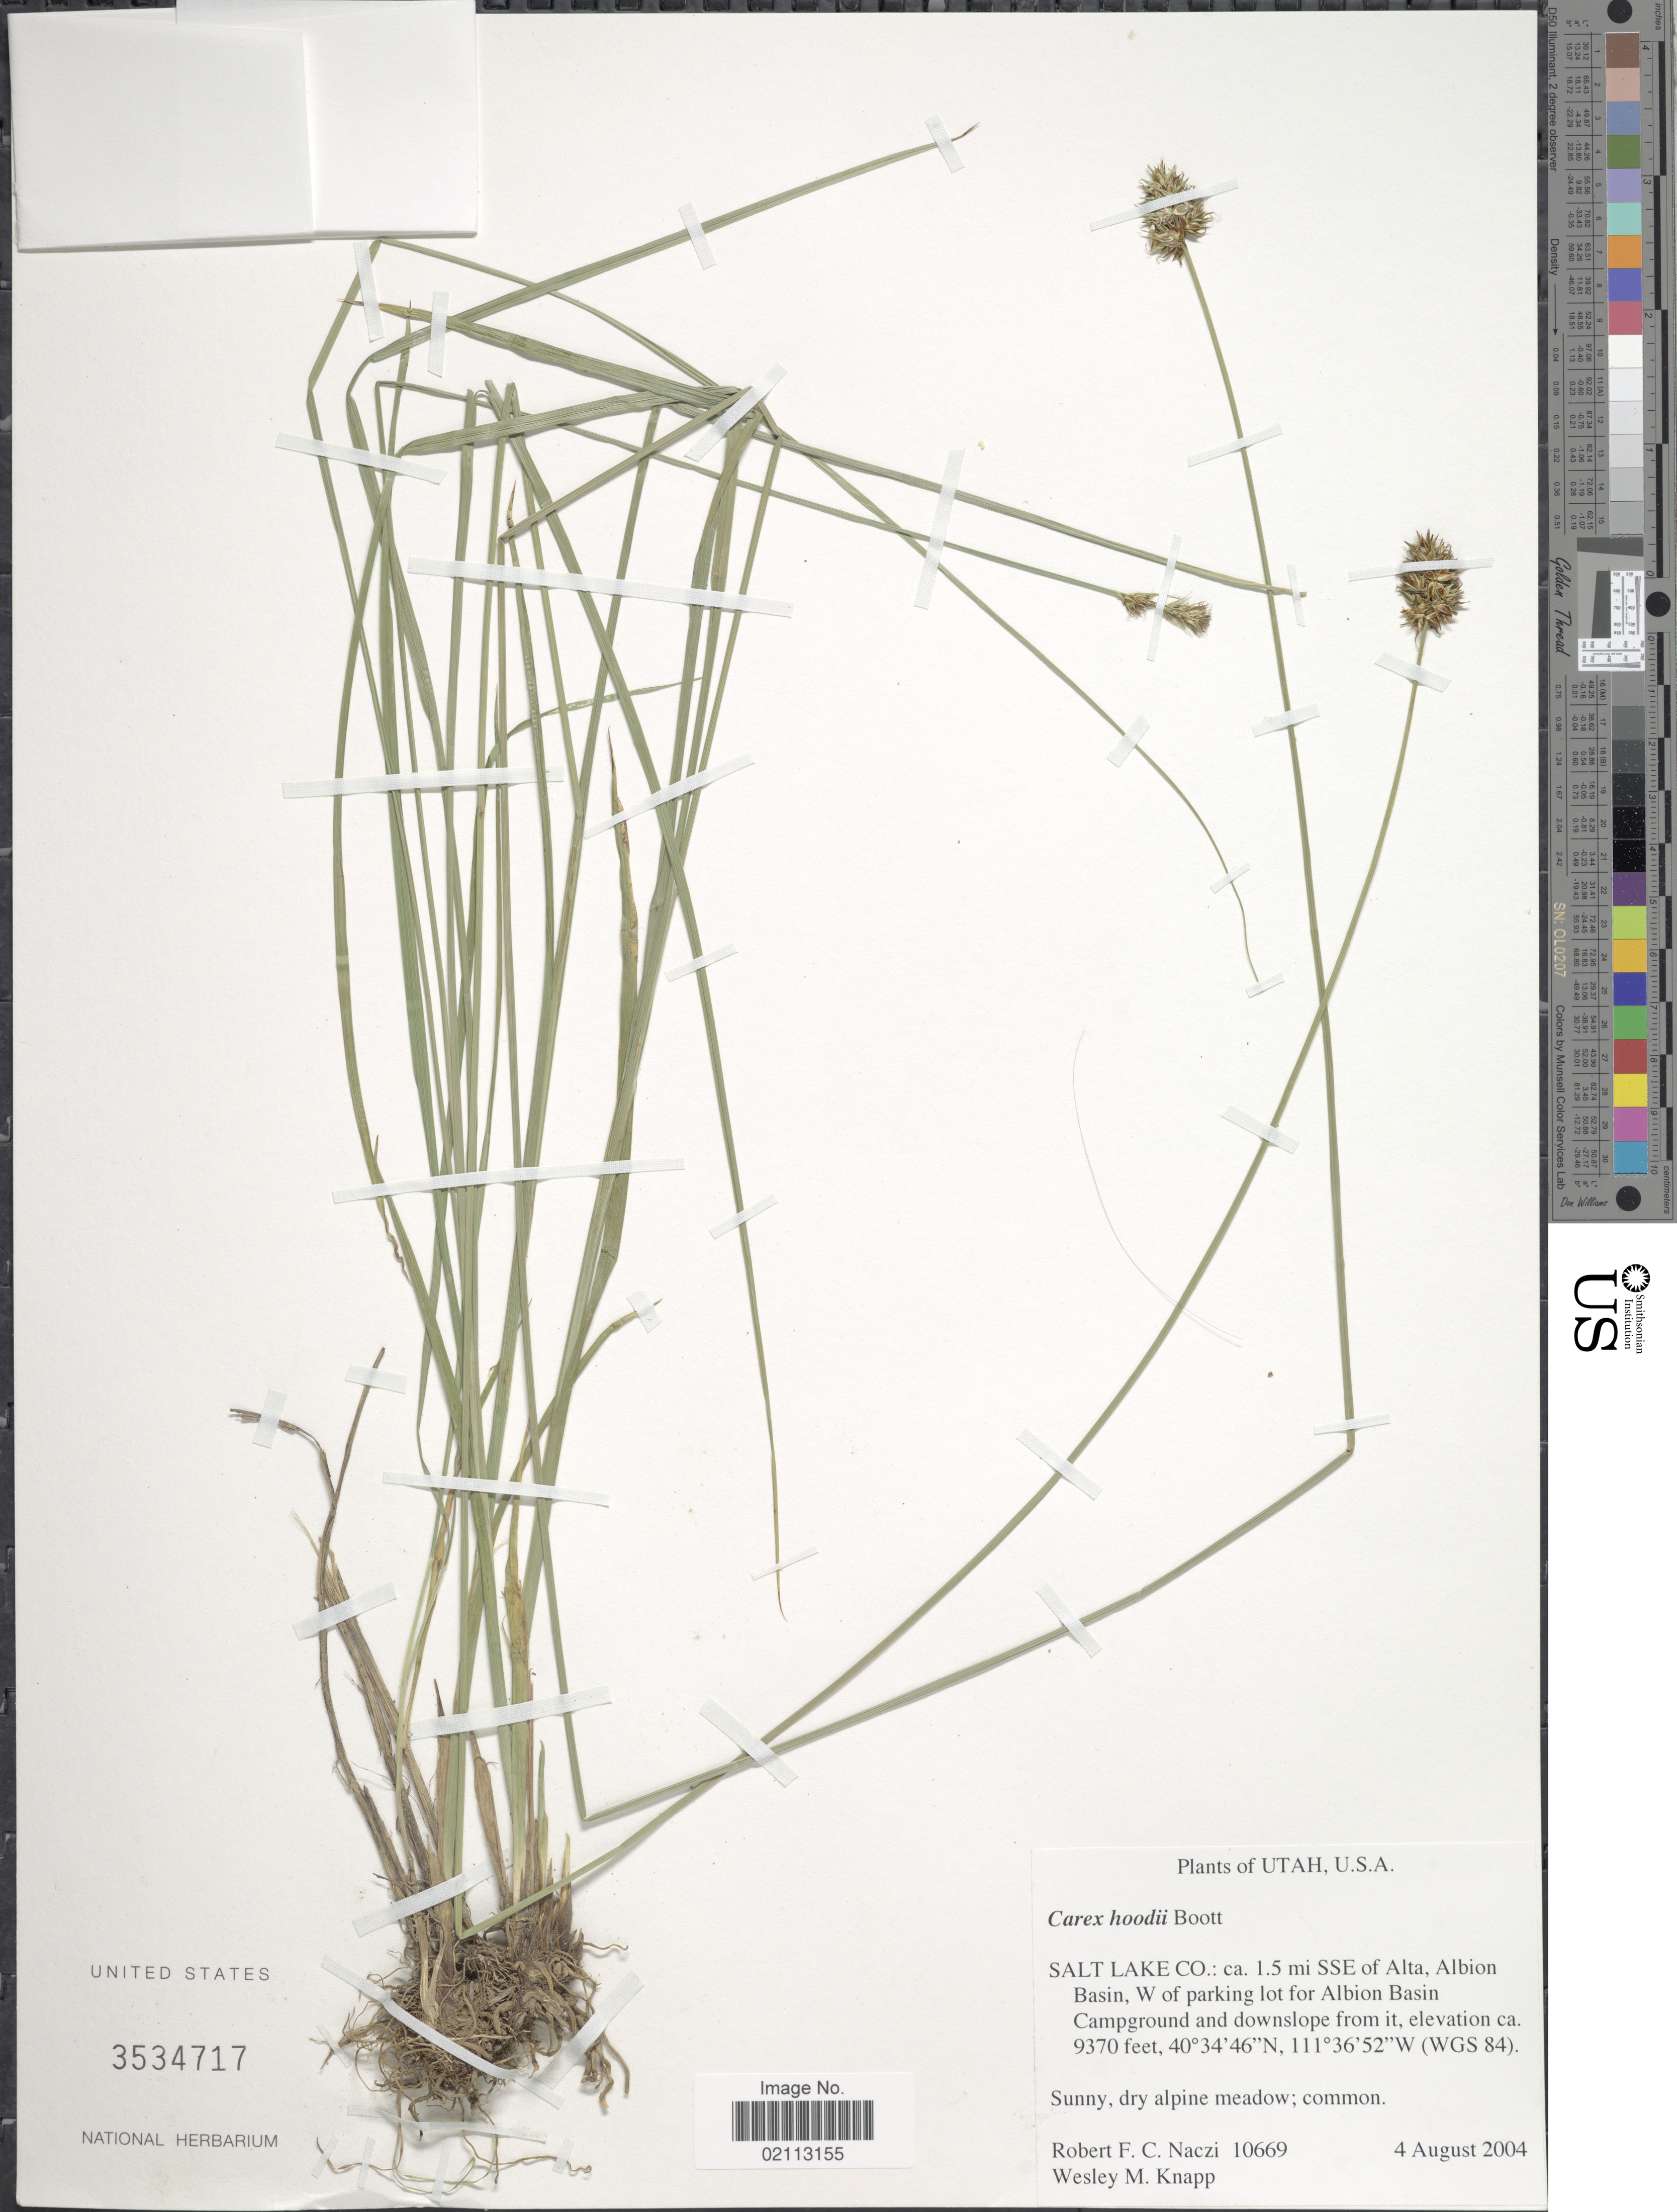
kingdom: Plantae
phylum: Tracheophyta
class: Liliopsida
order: Poales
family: Cyperaceae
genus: Carex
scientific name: Carex hoodii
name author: Boott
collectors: R. F. C. Naczi & W. Knapp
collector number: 10669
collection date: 2004-08-04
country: United States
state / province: Utah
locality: Salt Lake Co.: ca. 1.5 mi SSE of Alta, Albion Basin, W of parking lot for Albion Basin Campground and downslope from it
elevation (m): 2856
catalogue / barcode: US 3534717